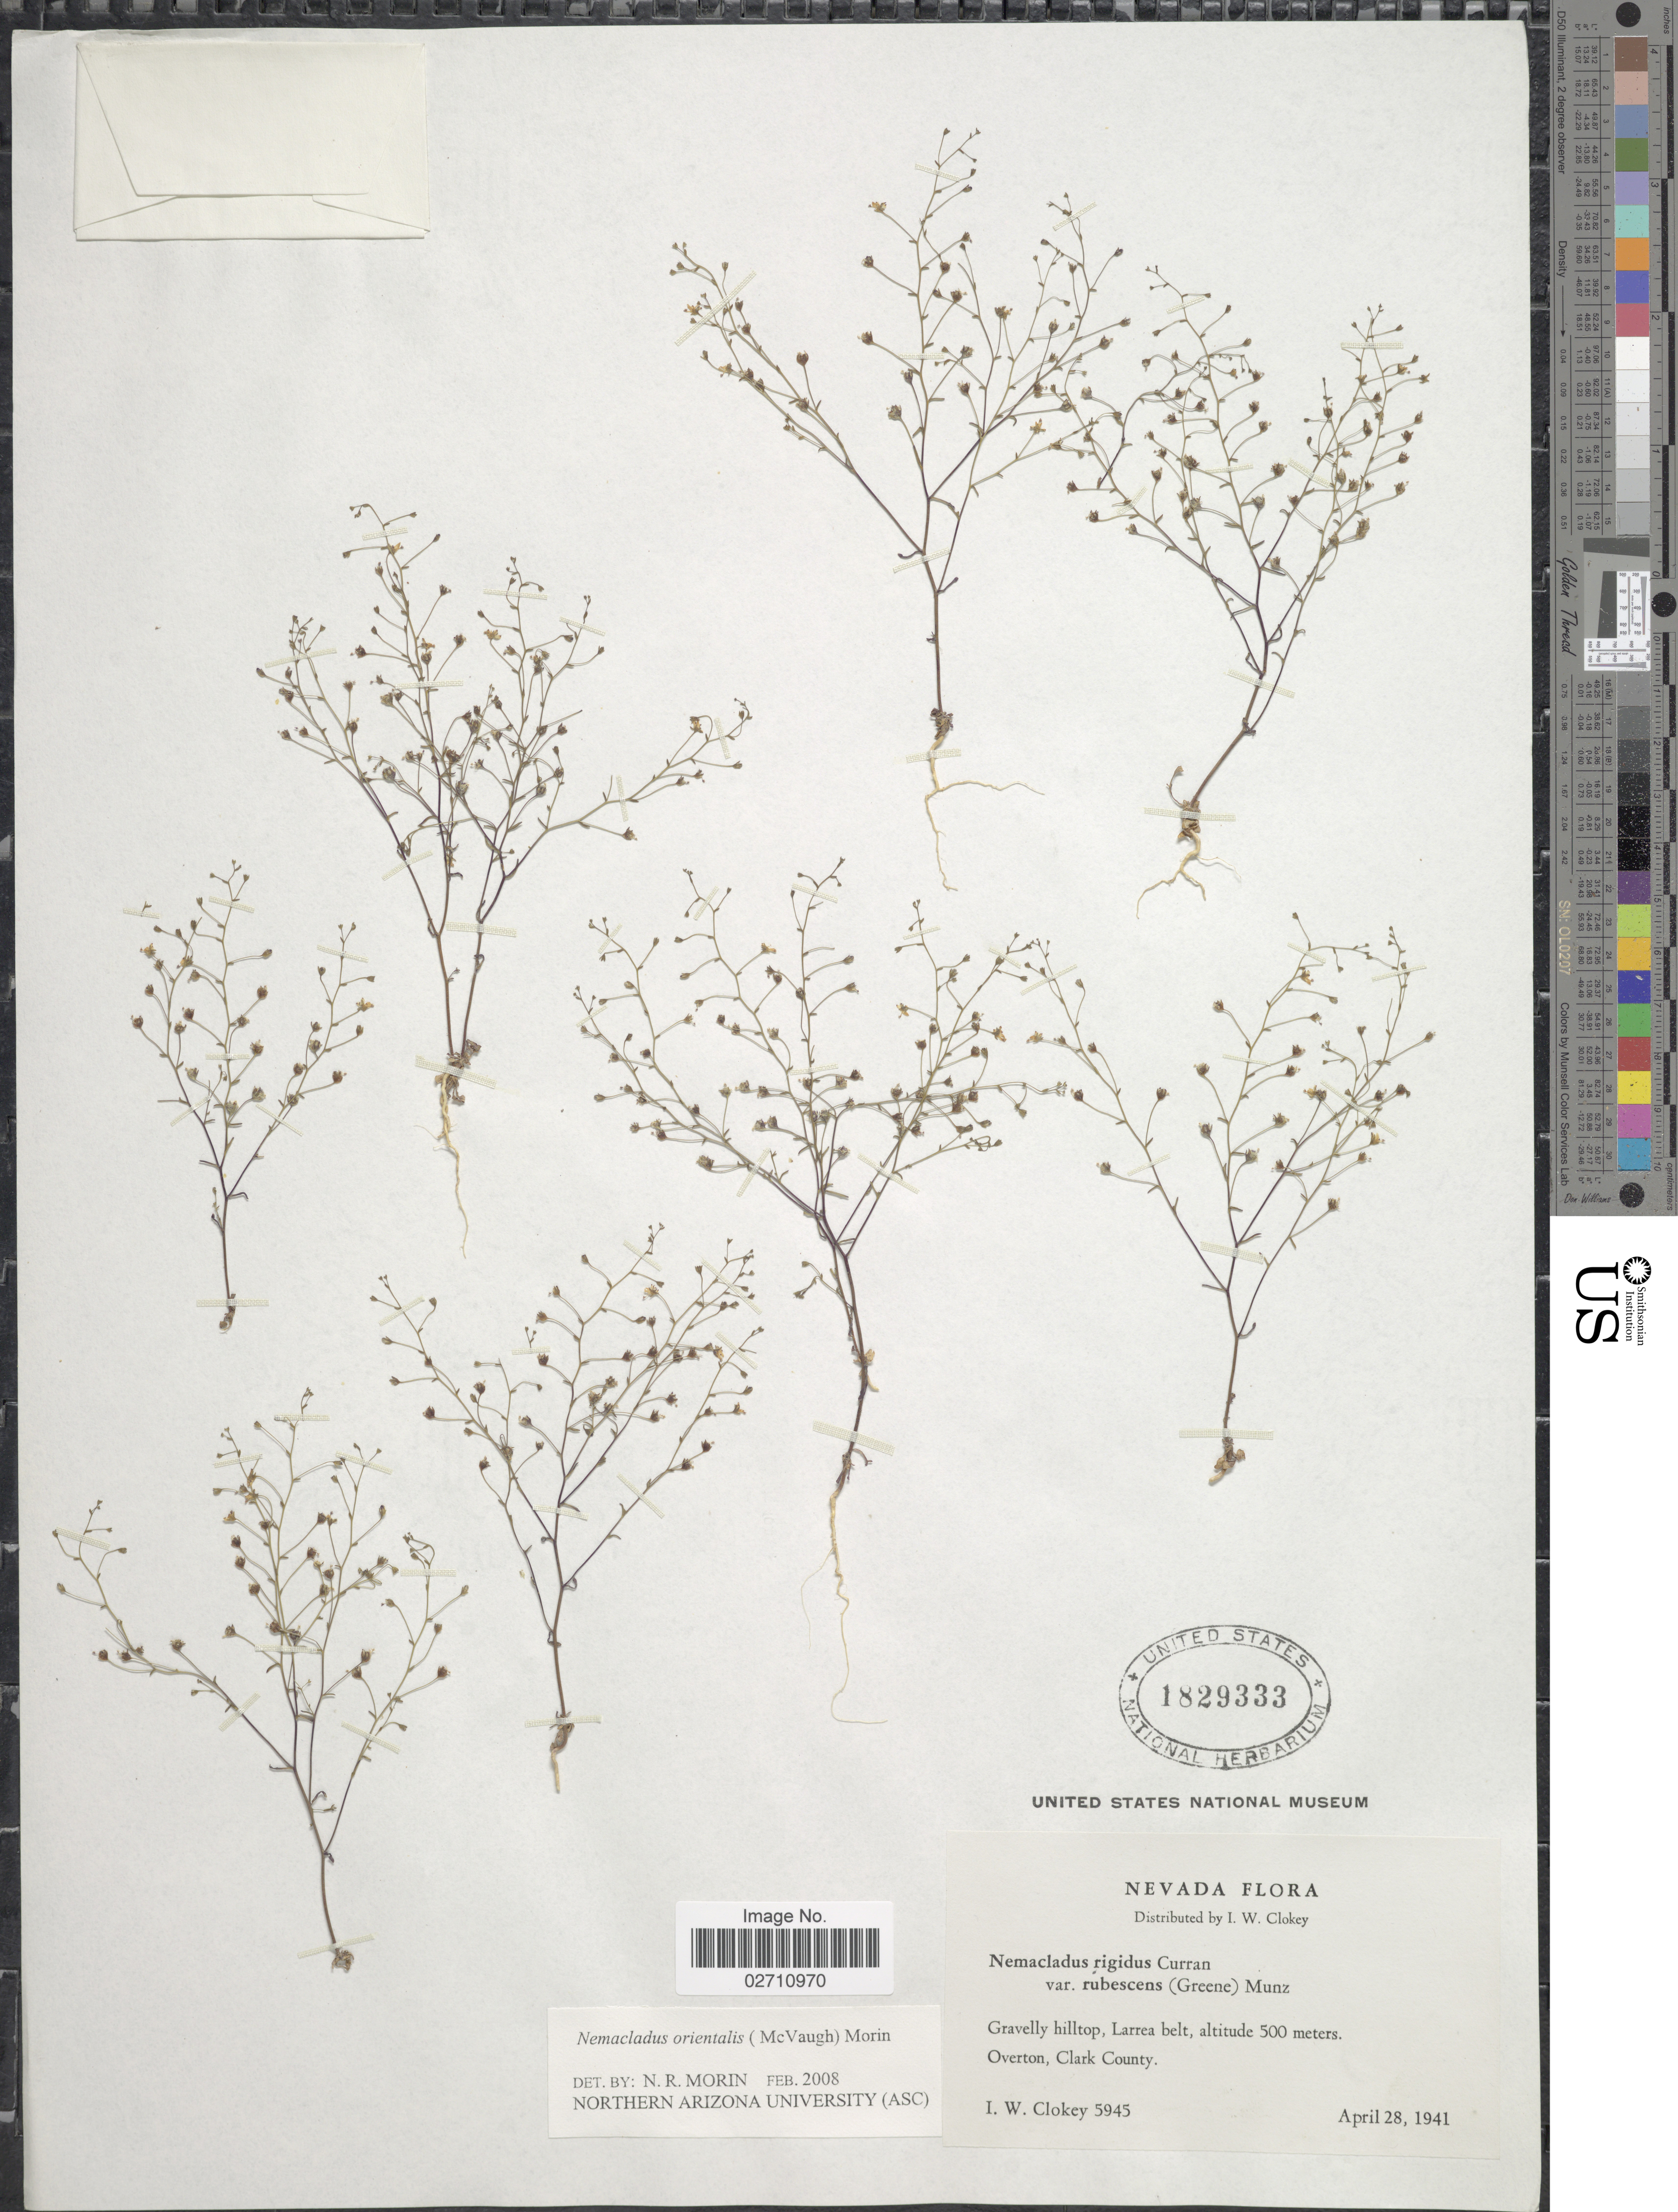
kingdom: Plantae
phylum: Tracheophyta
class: Magnoliopsida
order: Asterales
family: Campanulaceae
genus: Nemacladus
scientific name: Nemacladus orientalis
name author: (McVaugh) Morin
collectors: I. W. Clokey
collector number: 5945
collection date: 1941-04-28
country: United States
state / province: Nevada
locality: Gravelly hilltop, Larrea belt, Overton, Clark County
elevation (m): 500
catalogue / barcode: US 1829333